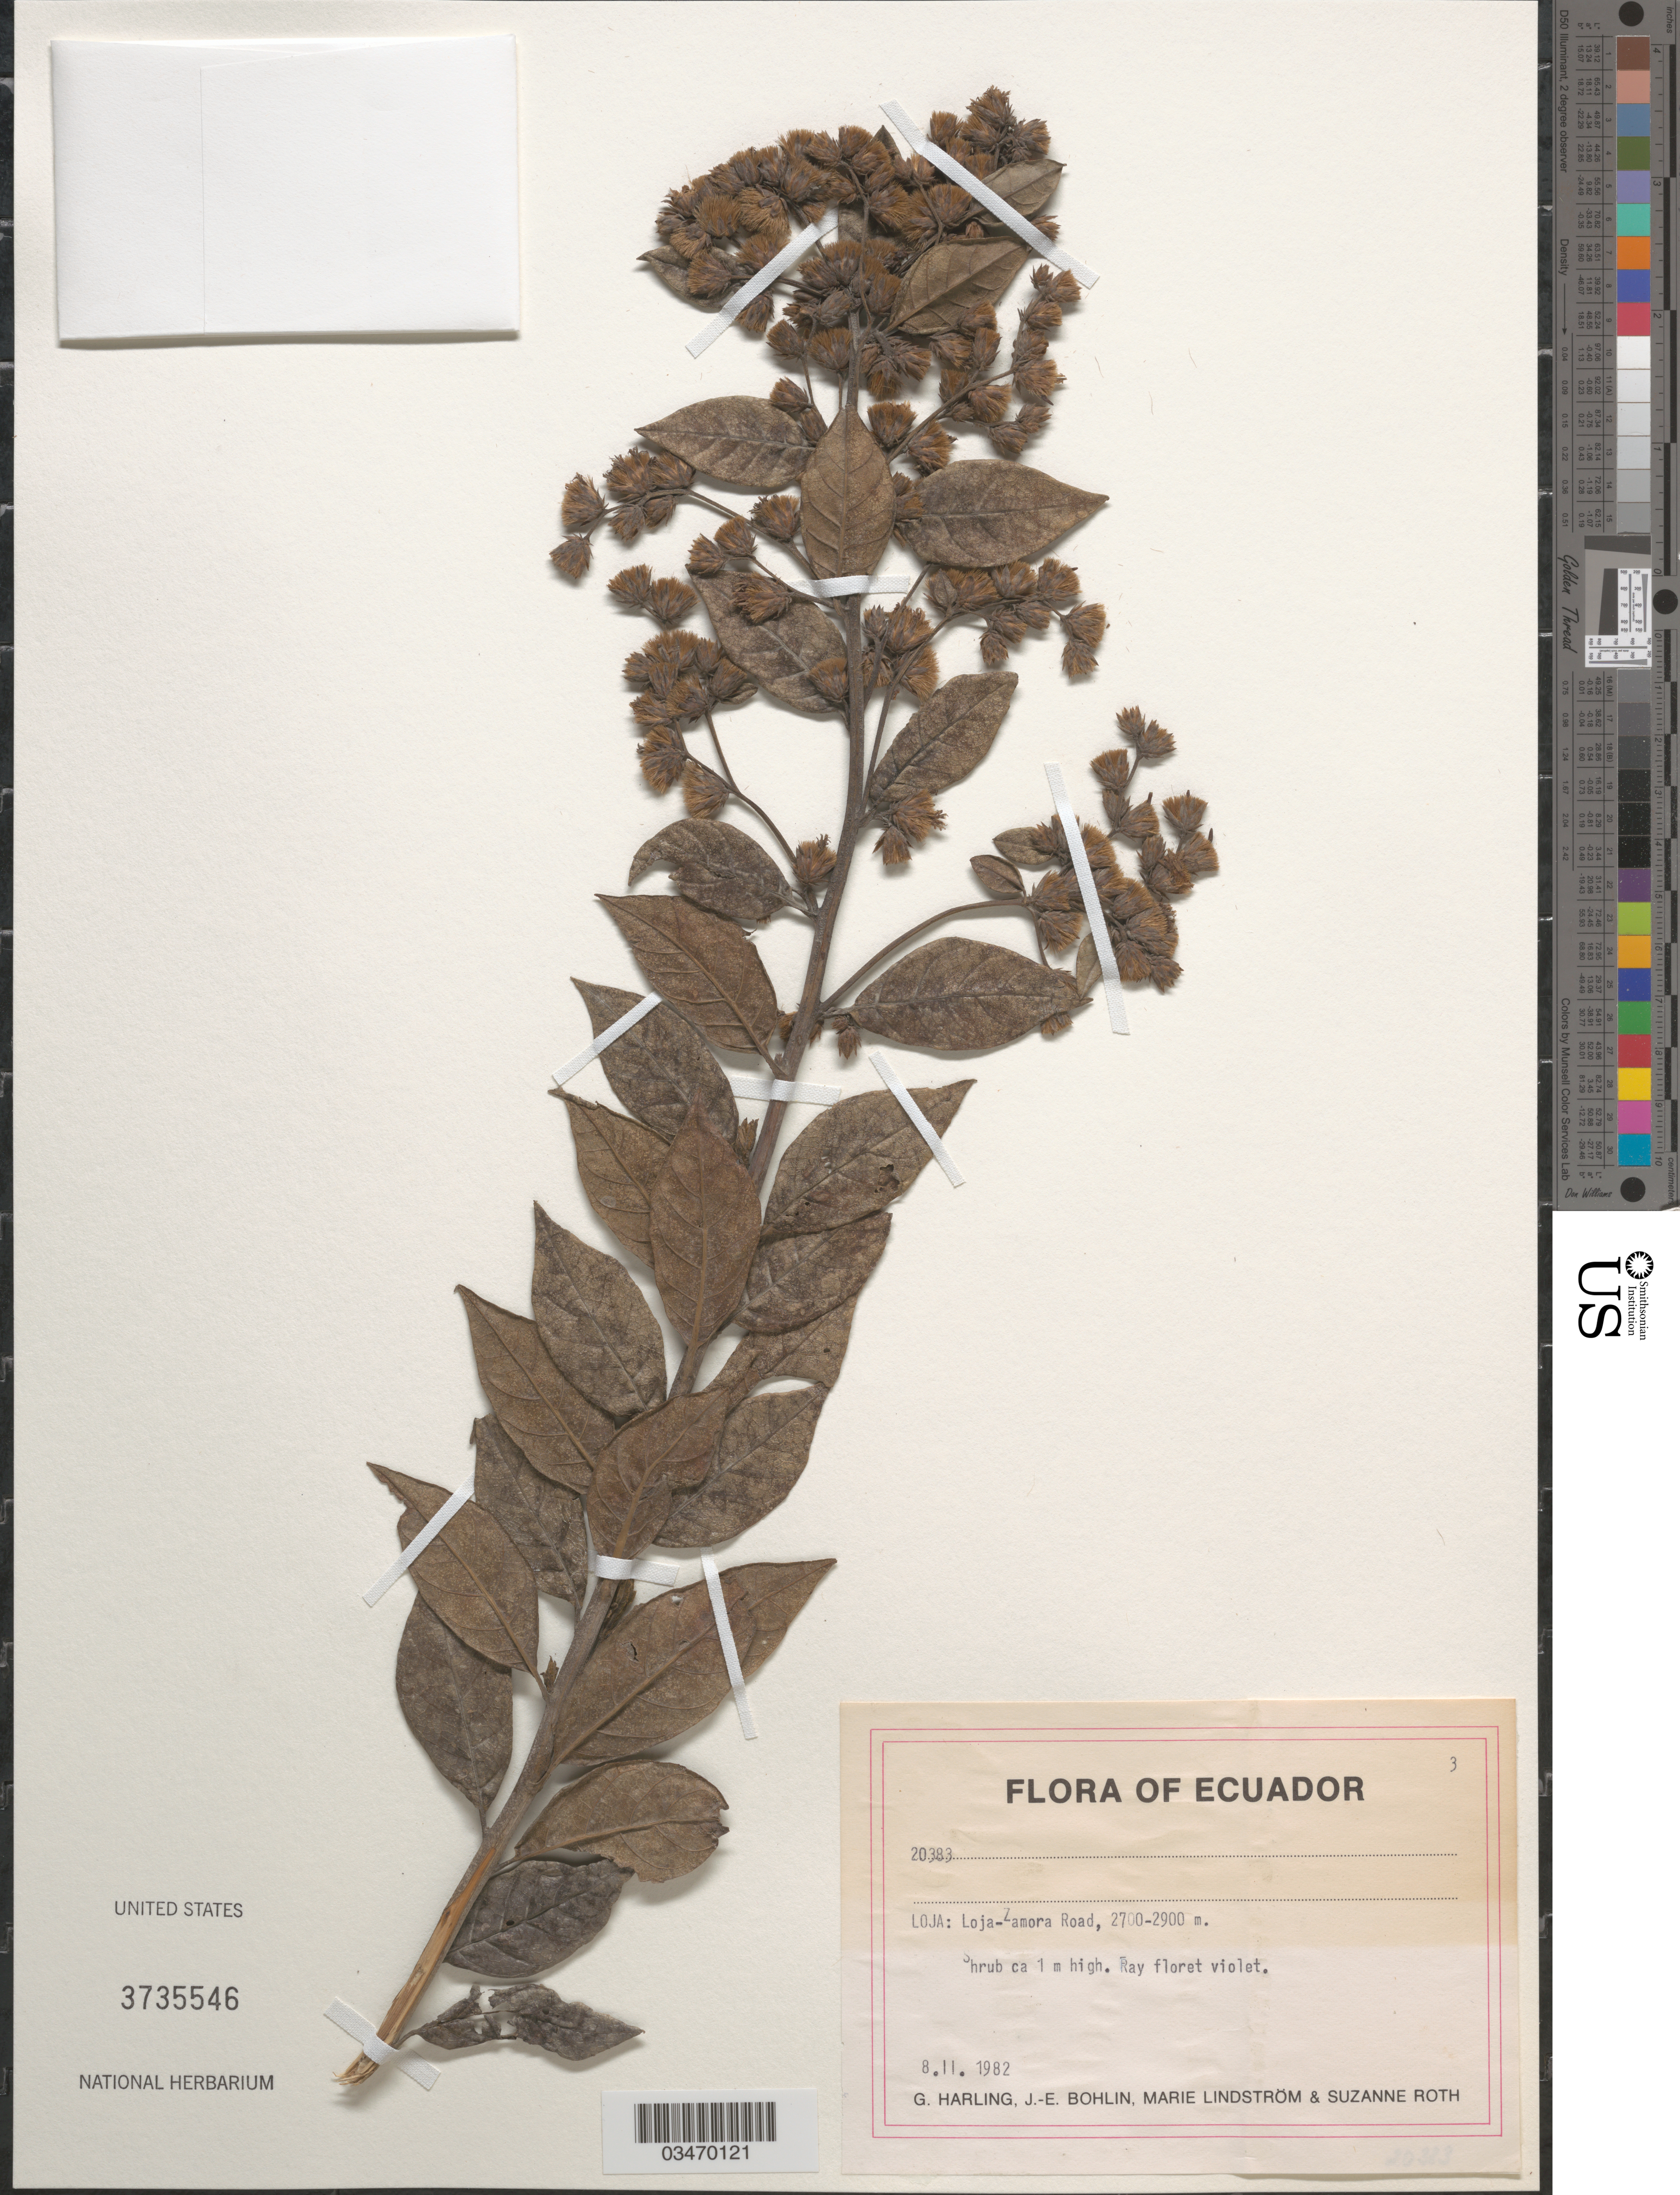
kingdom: Plantae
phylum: Tracheophyta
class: Magnoliopsida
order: Asterales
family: Asteraceae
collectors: G. Harling, J. Bohlin, M. Lindström & S. Roth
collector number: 20383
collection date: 1982-02-08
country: Ecuador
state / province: Loja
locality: Loja - Zamora Road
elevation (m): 2700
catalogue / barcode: US 3735546